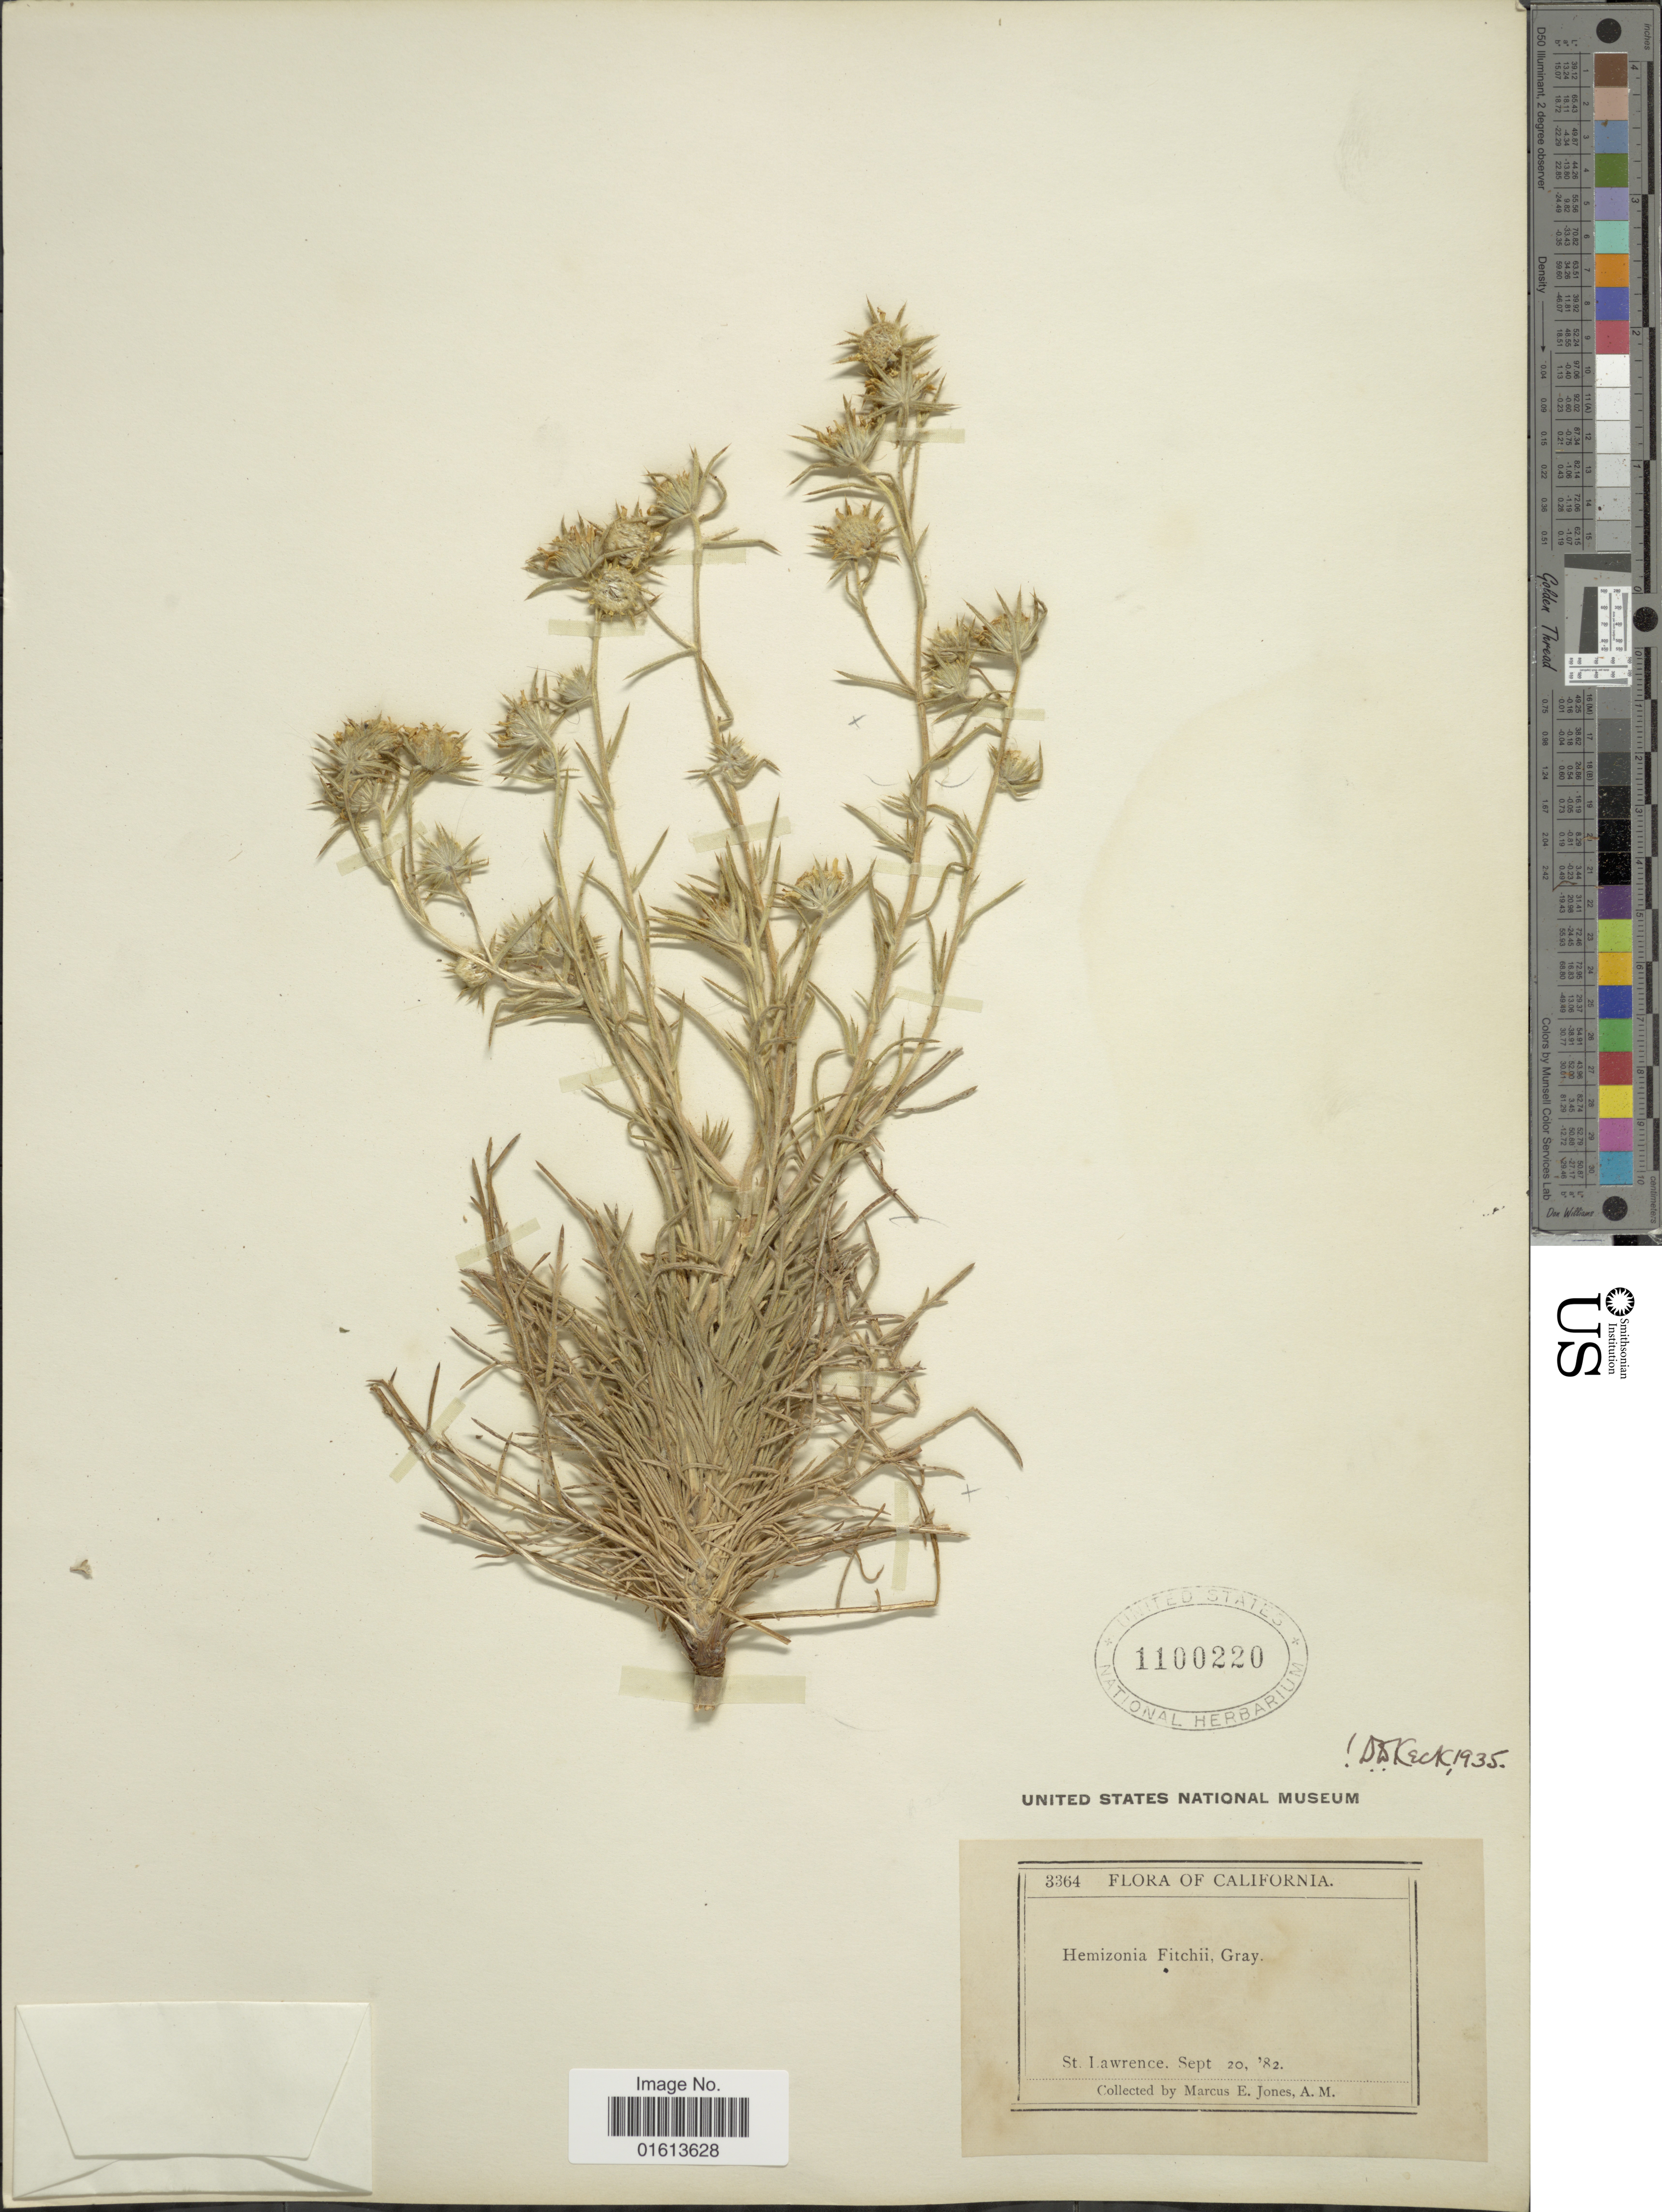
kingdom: Plantae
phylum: Tracheophyta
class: Magnoliopsida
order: Asterales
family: Asteraceae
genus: Centromadia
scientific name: Centromadia fitchii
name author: (A. Gray) Greene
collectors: M. E. Jones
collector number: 3364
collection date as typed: Transcribed d/m/y: 20/8/82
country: United States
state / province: California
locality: California/ St. Lawrence.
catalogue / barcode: US 1100220